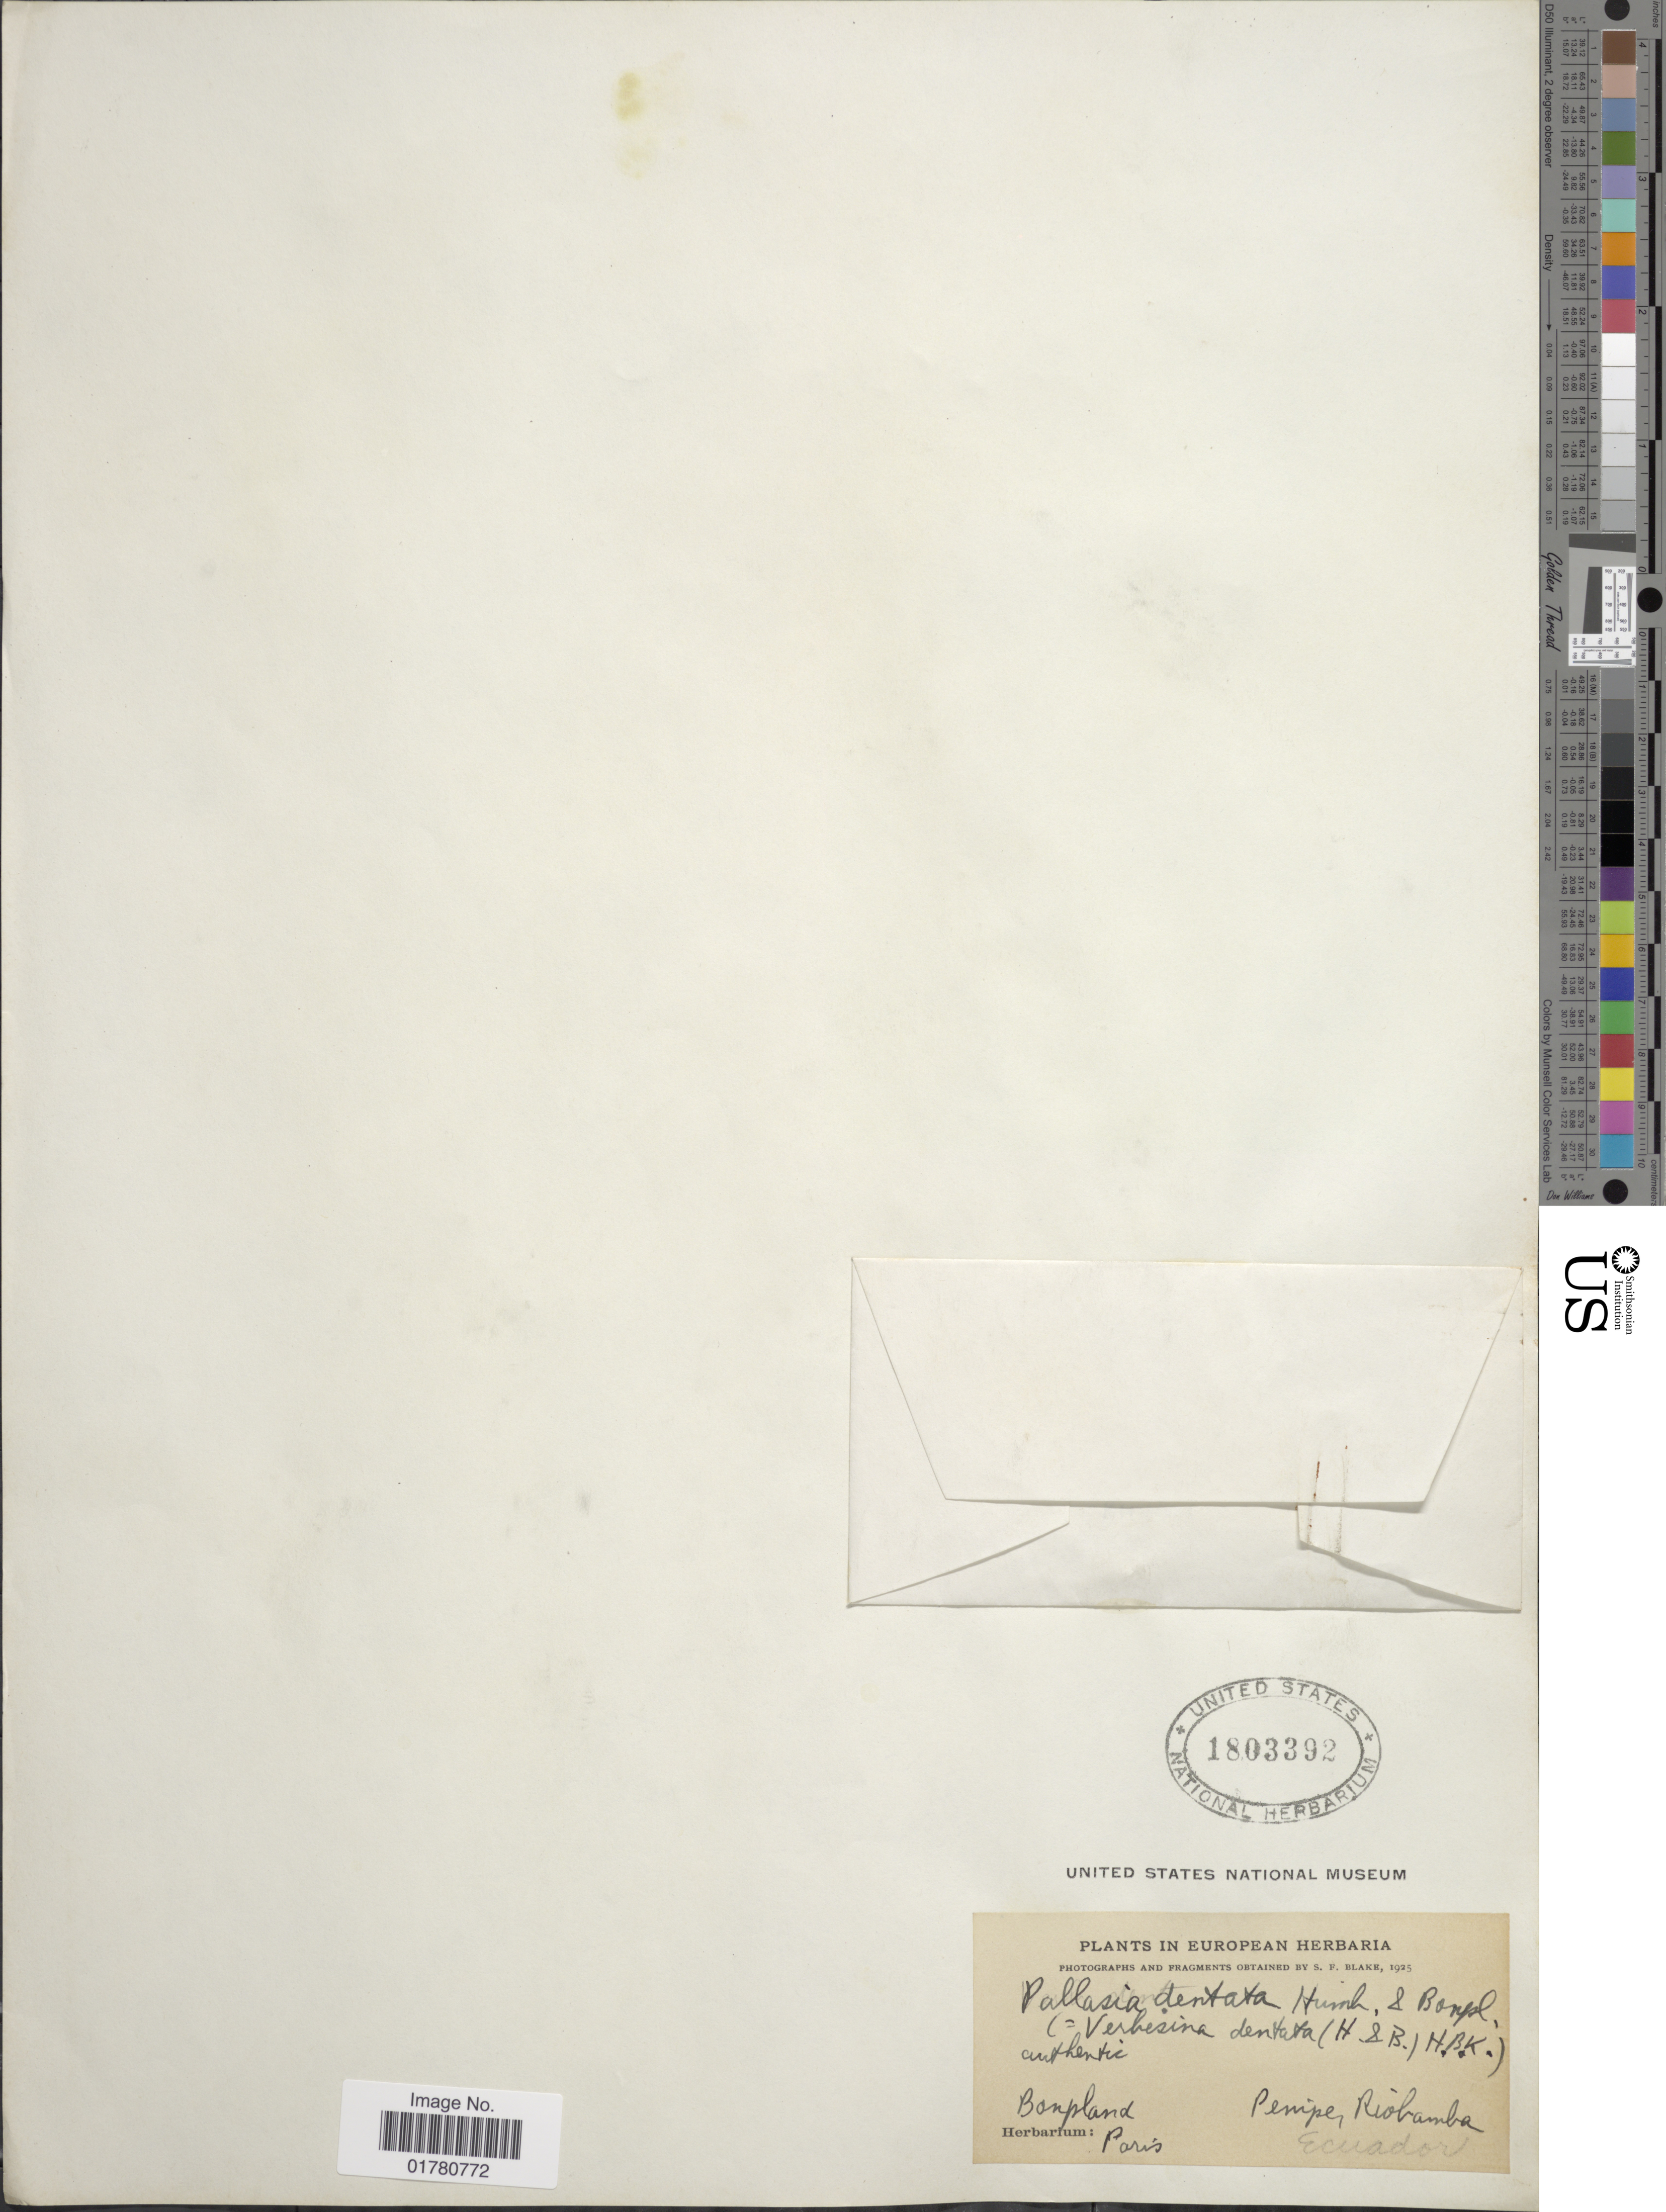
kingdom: Plantae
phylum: Tracheophyta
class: Magnoliopsida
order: Asterales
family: Asteraceae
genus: Verbesina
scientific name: Verbesina dentata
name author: Kunth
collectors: A. J. A. Bonpland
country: Ecuador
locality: Penipe, Riobamba [interpreted]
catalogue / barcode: US 1803392